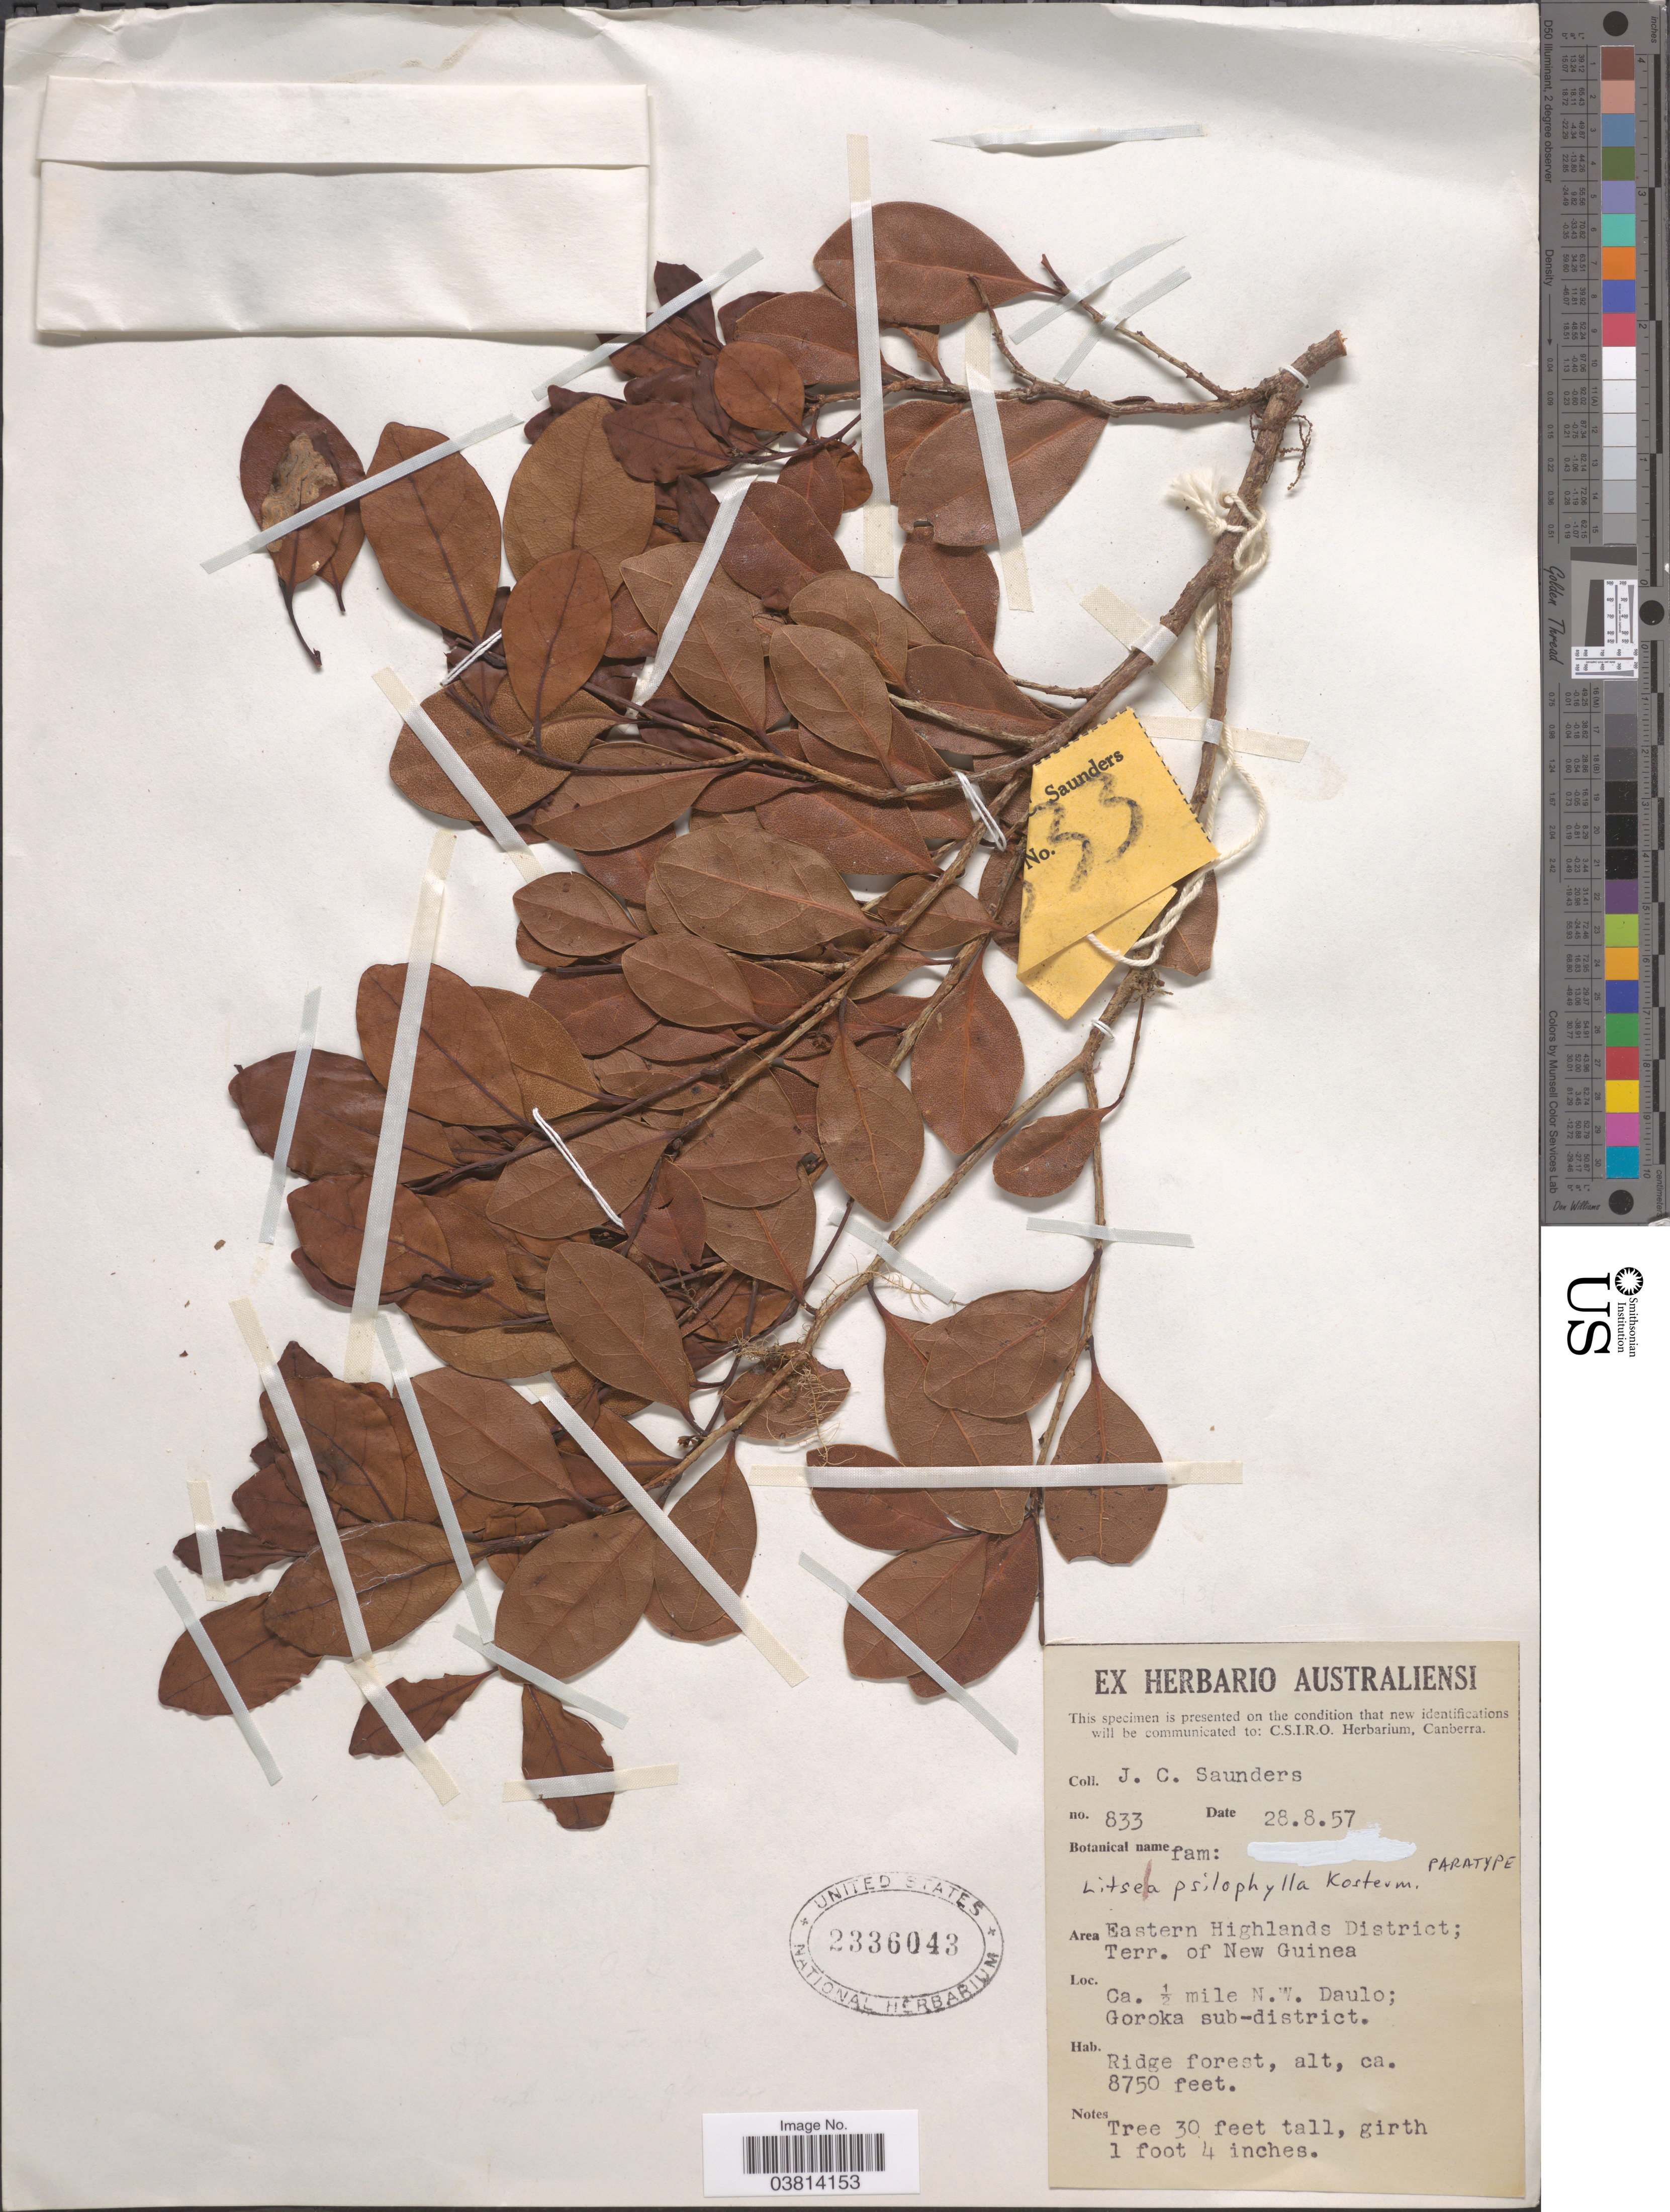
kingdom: Plantae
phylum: Tracheophyta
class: Magnoliopsida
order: Laurales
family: Lauraceae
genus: Litsea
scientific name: Litsea psilophylla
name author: Kosterm.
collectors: J. C. Saunders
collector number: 833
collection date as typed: Transcribed d/m/y: 28/8/57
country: Papua New Guinea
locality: Eastern Highlands District; Terr. of New Guinea. Ca. ½ mile N.W. Daulo; Goroka sub-district. Ridge forest.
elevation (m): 2667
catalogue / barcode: US 2336043